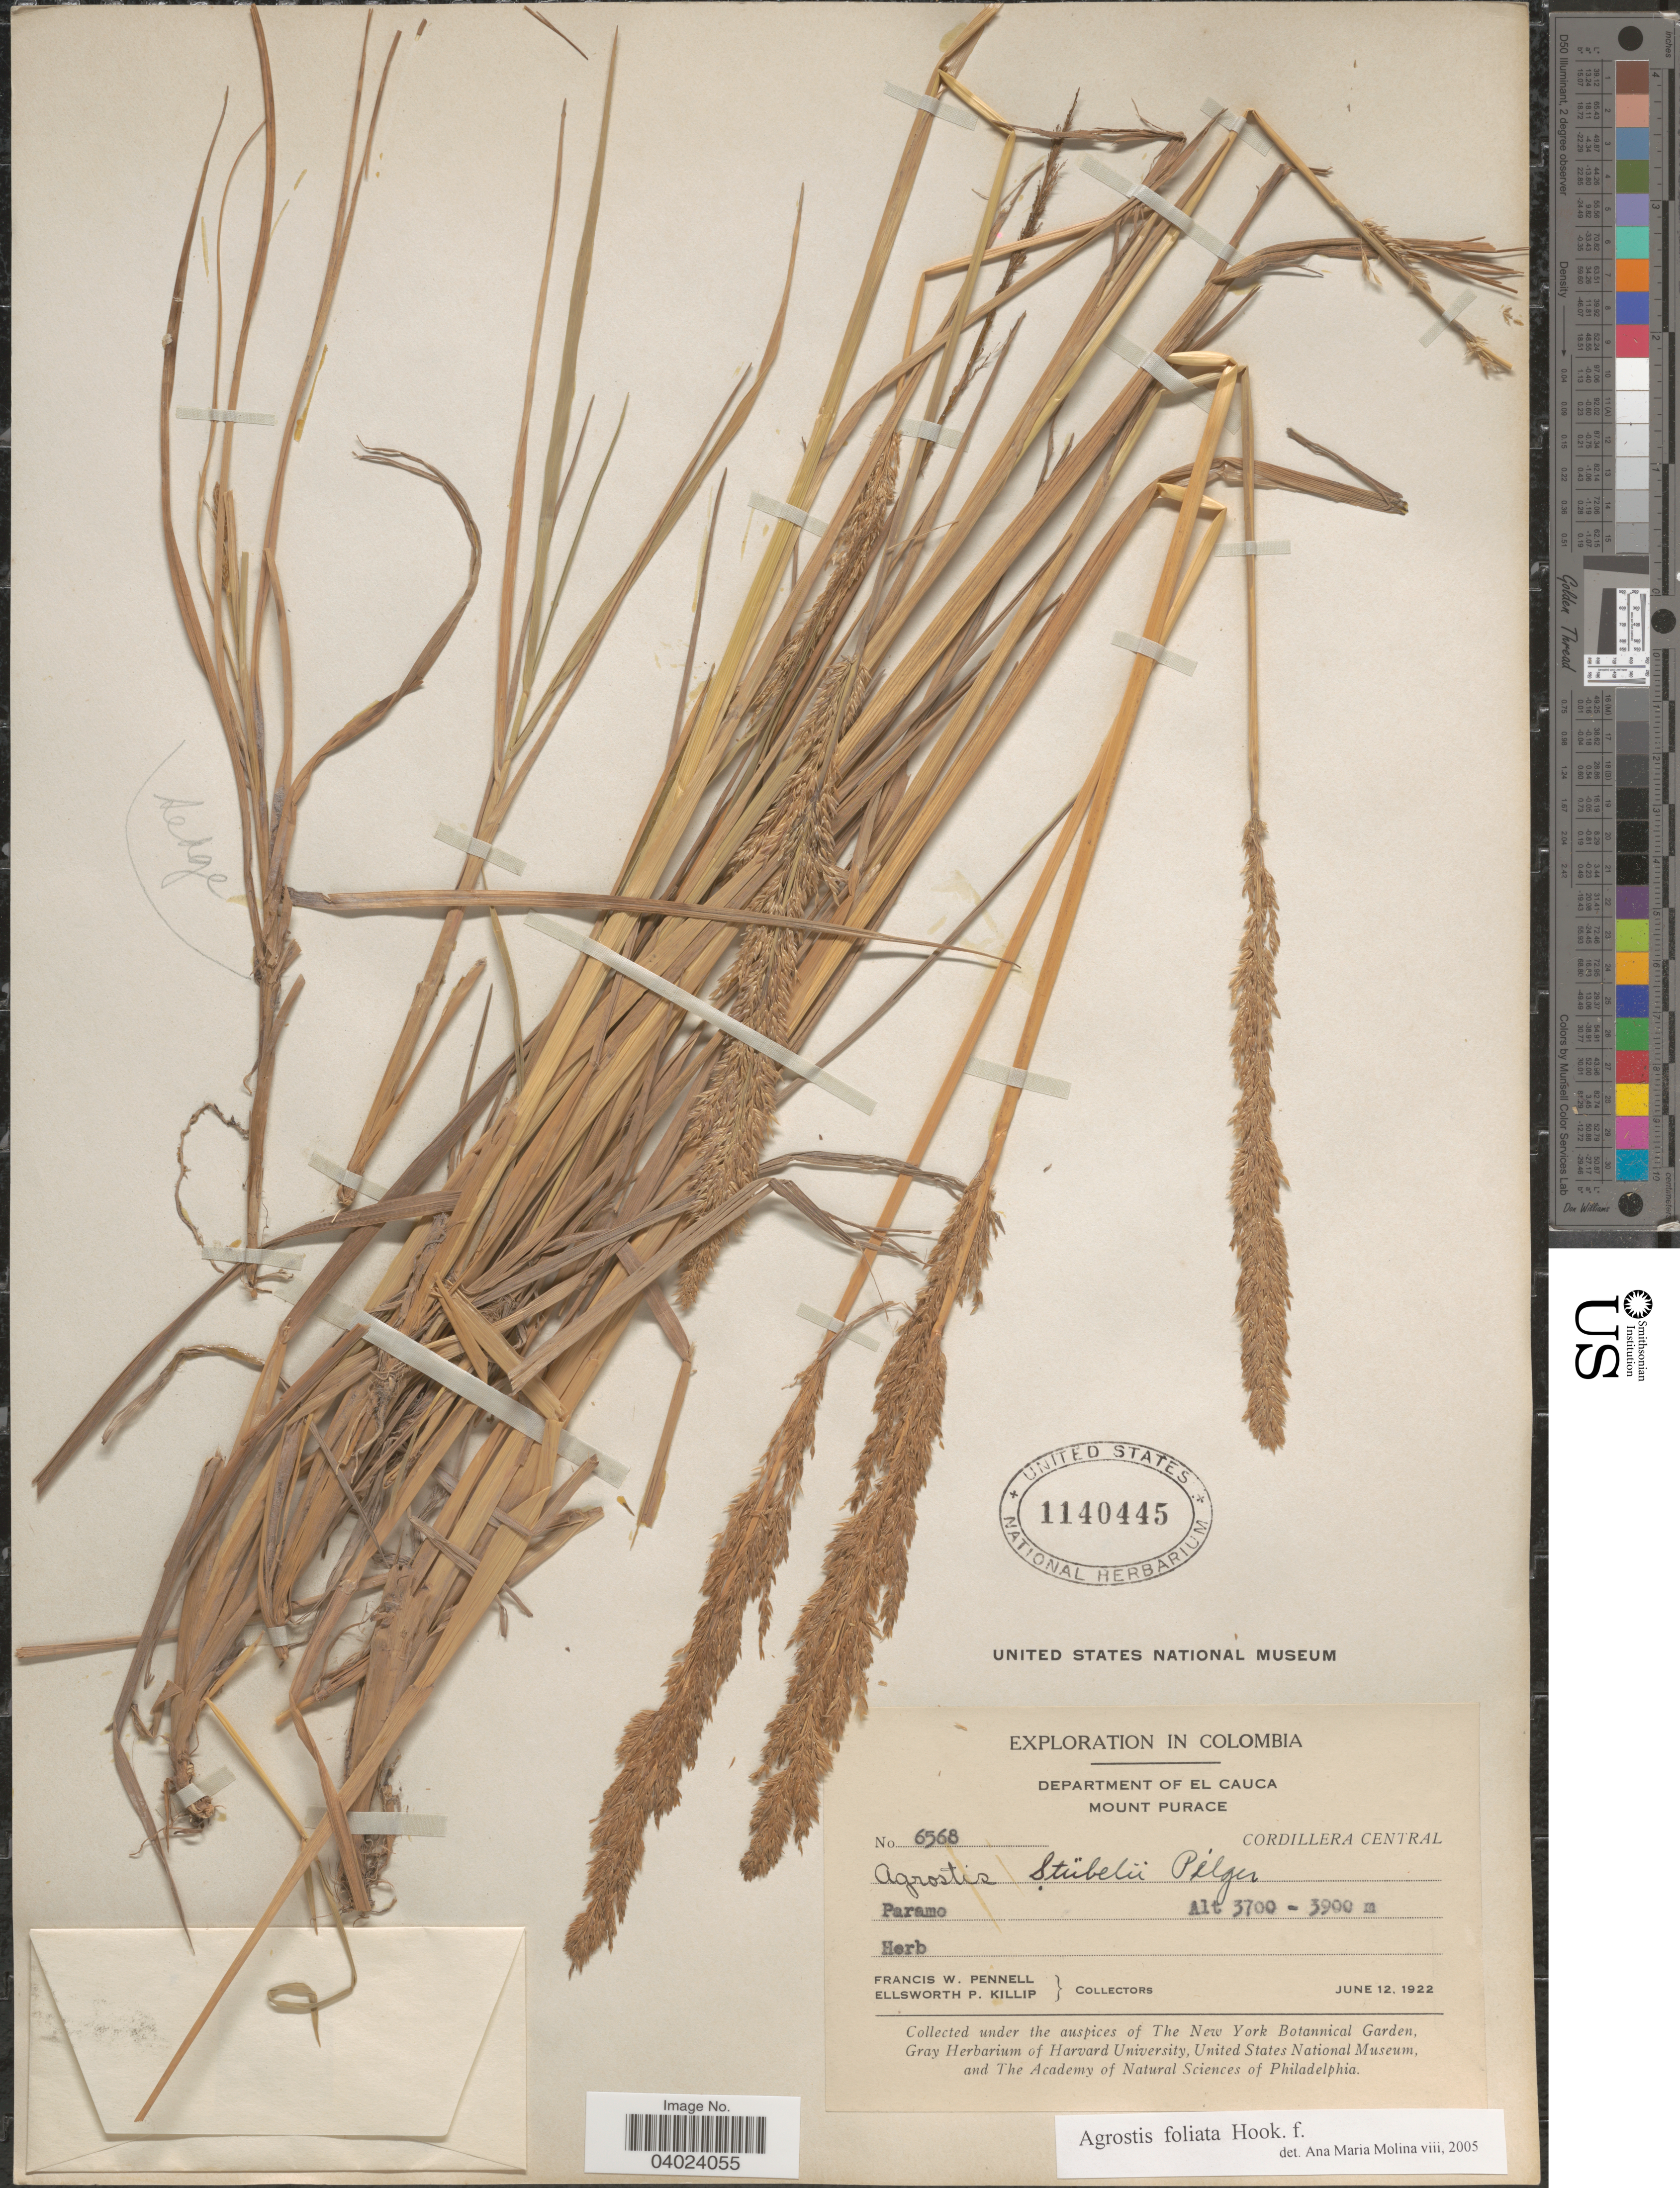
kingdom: Plantae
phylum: Tracheophyta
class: Liliopsida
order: Poales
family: Poaceae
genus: Agrostis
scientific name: Agrostis foliata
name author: Hook. f.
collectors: F. W. Pennell & E. P. Killip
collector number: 6568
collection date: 1922-06-12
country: Colombia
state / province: Cauca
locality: Department of El Cauca. Mount Purace. Cordillera Central.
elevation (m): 3700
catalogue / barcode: US 1140445